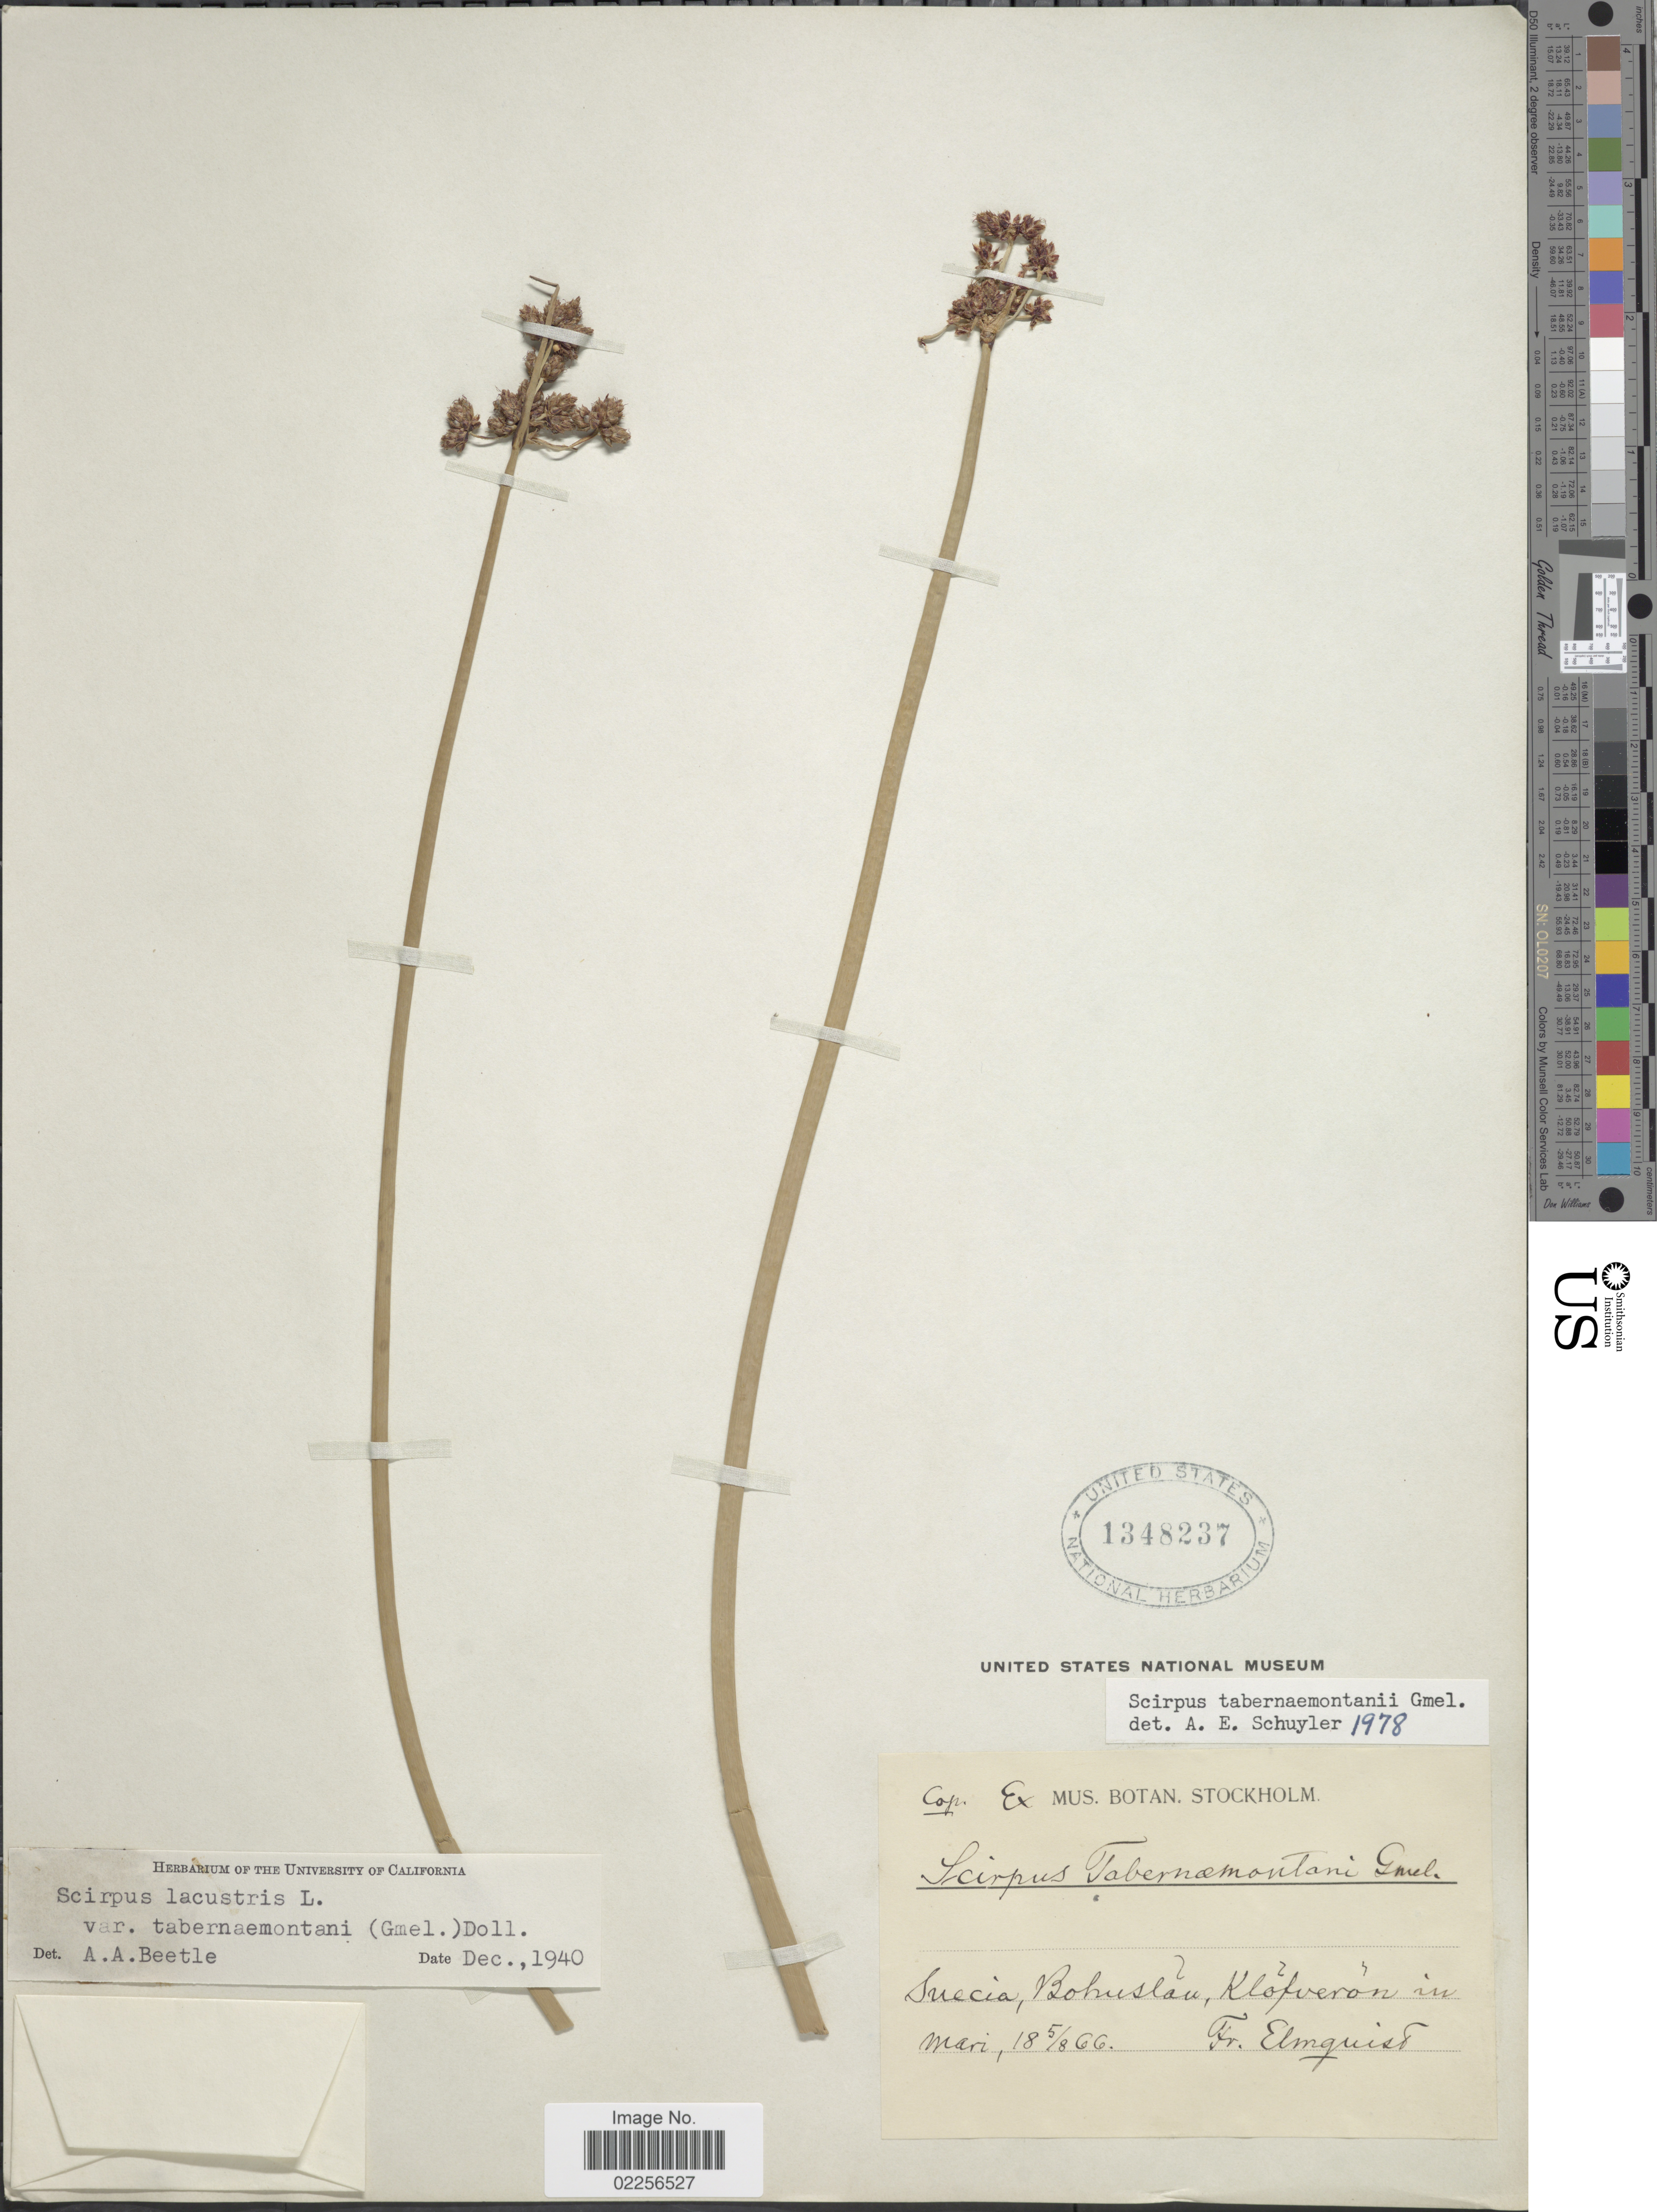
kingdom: Plantae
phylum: Tracheophyta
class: Liliopsida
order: Poales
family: Cyperaceae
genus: Schoenoplectus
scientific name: Schoenoplectus tabernaemontani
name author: (C.C. Gmel.) Palla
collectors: F. Elmquist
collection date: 1866-08-05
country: Sweden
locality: Suecia, Bohuslau, Klofveron in mari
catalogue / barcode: US 1348237